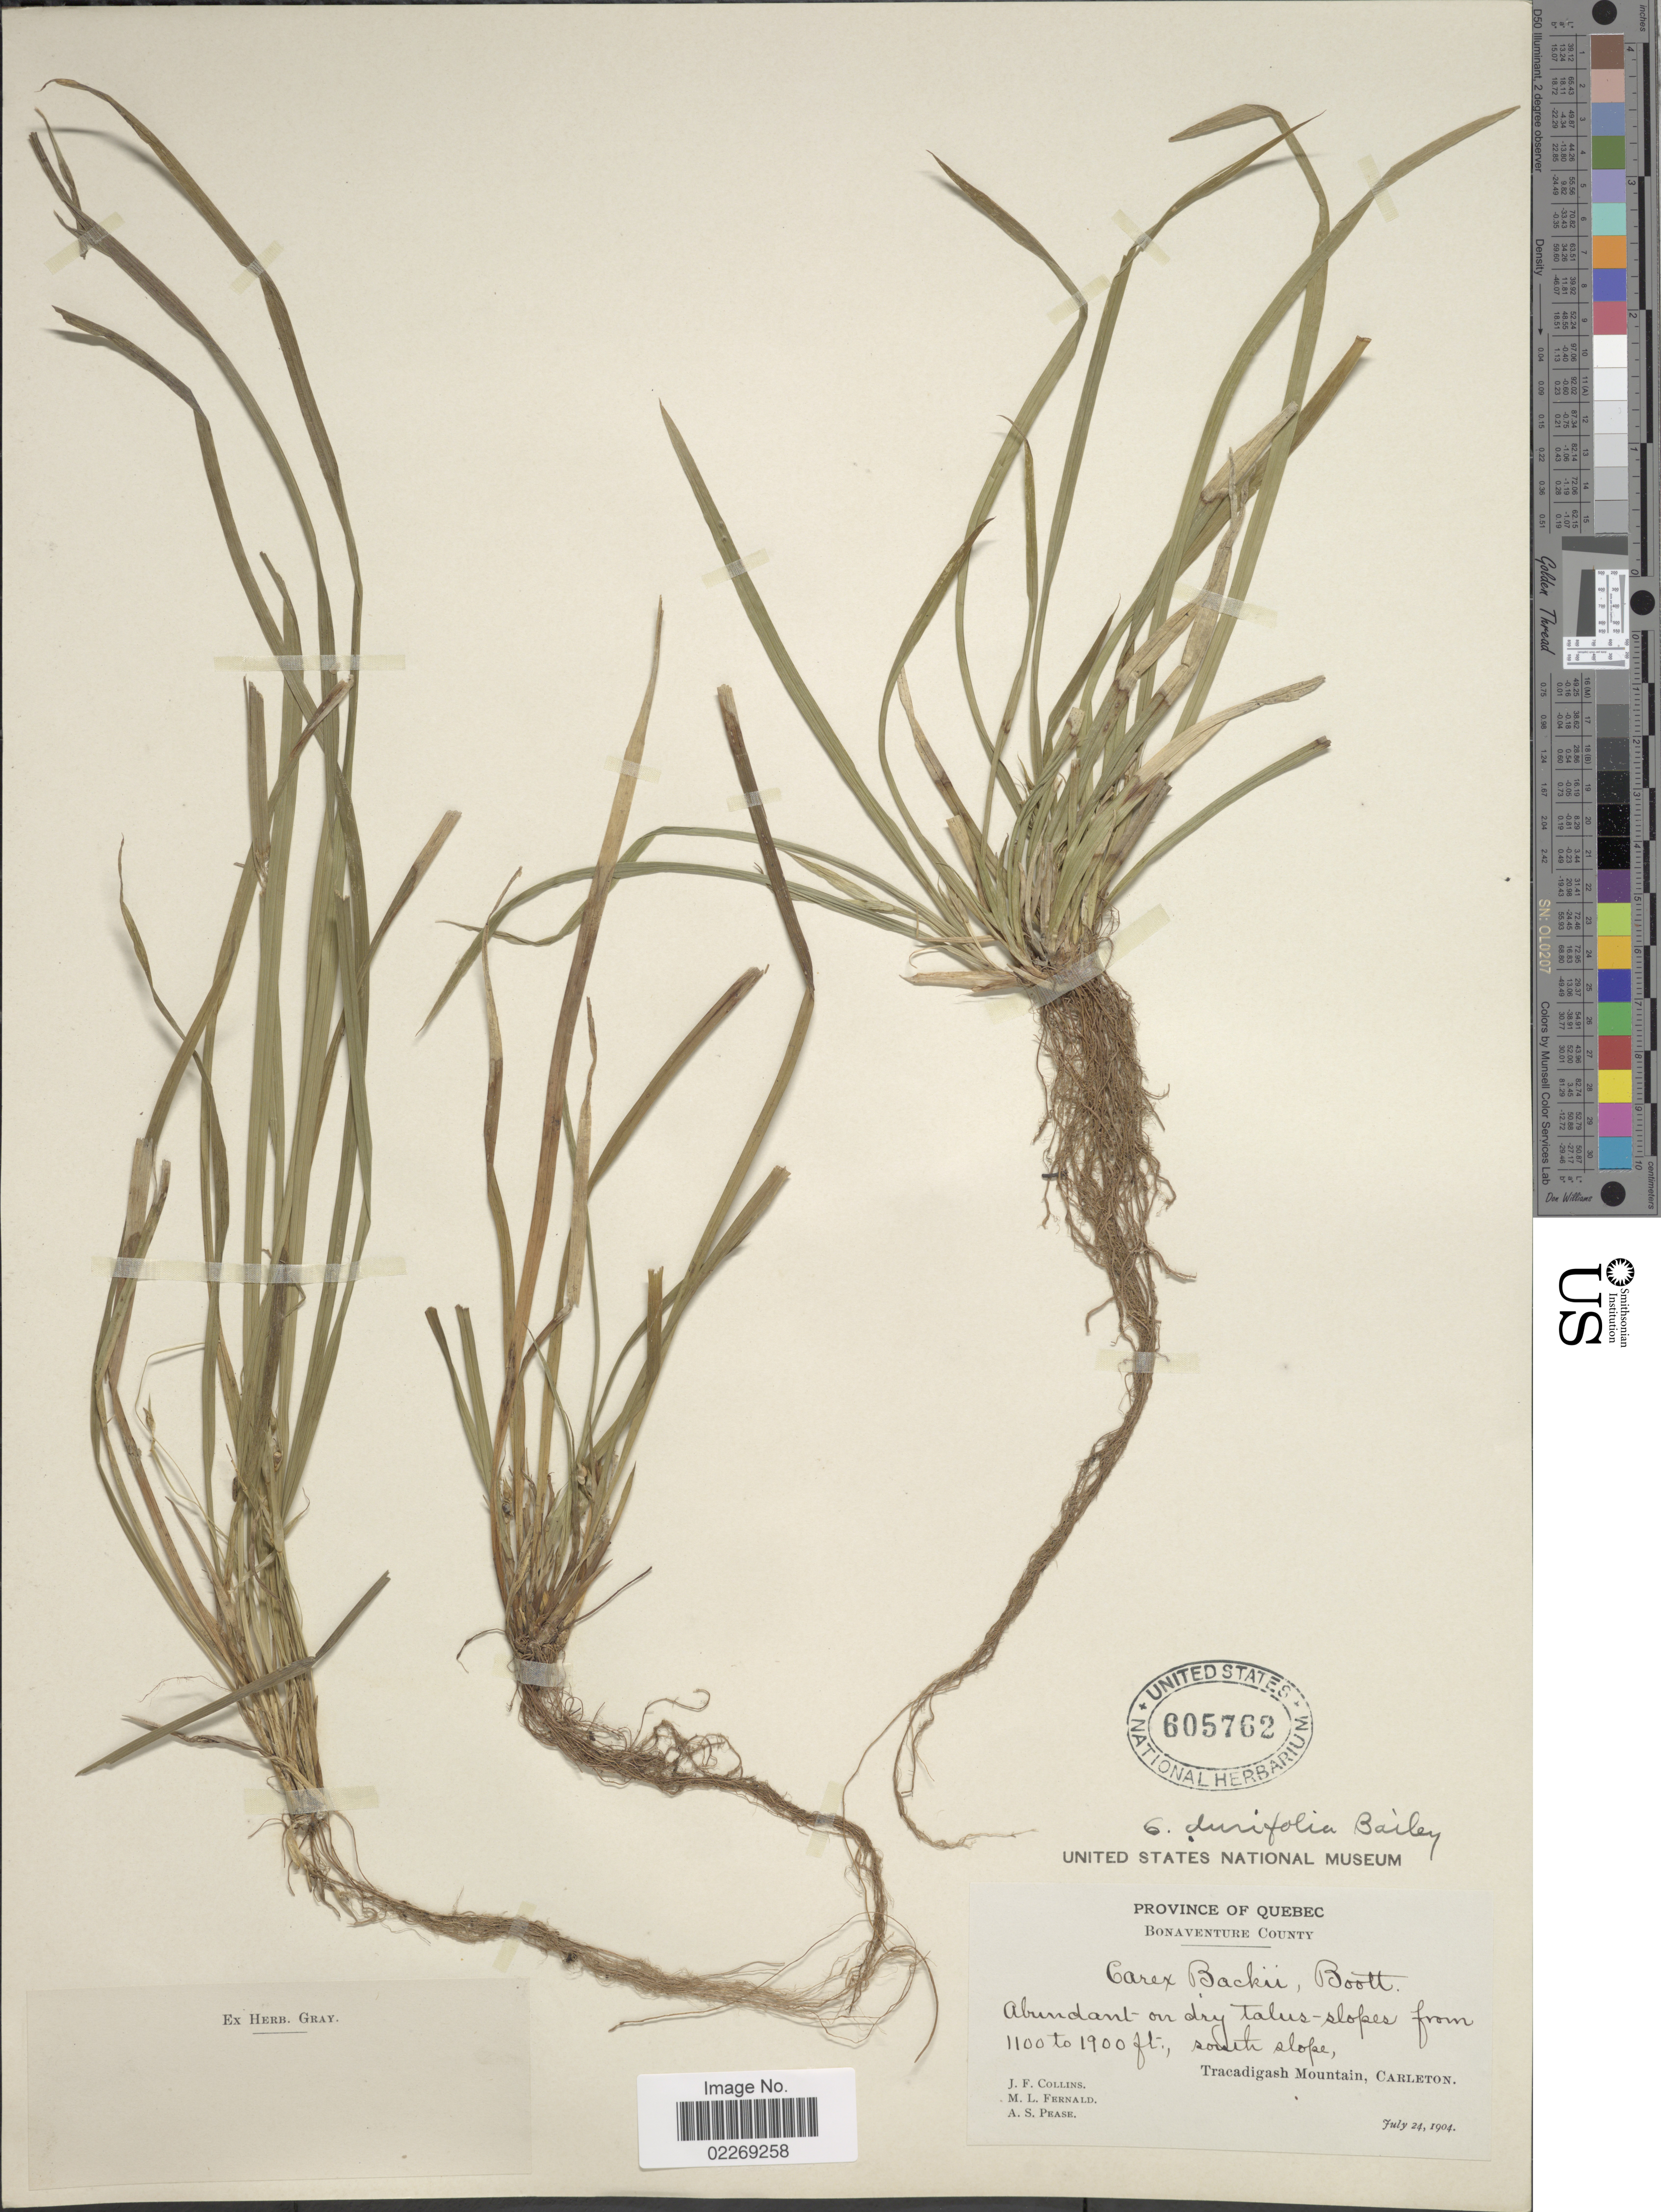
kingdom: Plantae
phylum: Tracheophyta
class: Liliopsida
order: Poales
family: Cyperaceae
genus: Carex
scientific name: Carex backii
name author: Boott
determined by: Strong, Mark T., (BOT), Smithsonian Institution - National Museum of Natural History (UNITED STATES)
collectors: J. Collins, M. L. Fernald & A. S. Pease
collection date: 1904-07-24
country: Canada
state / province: Quebec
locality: Bonaventure County. south slope, Tracadigash Mountain, Carleton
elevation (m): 335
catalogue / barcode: US 605762